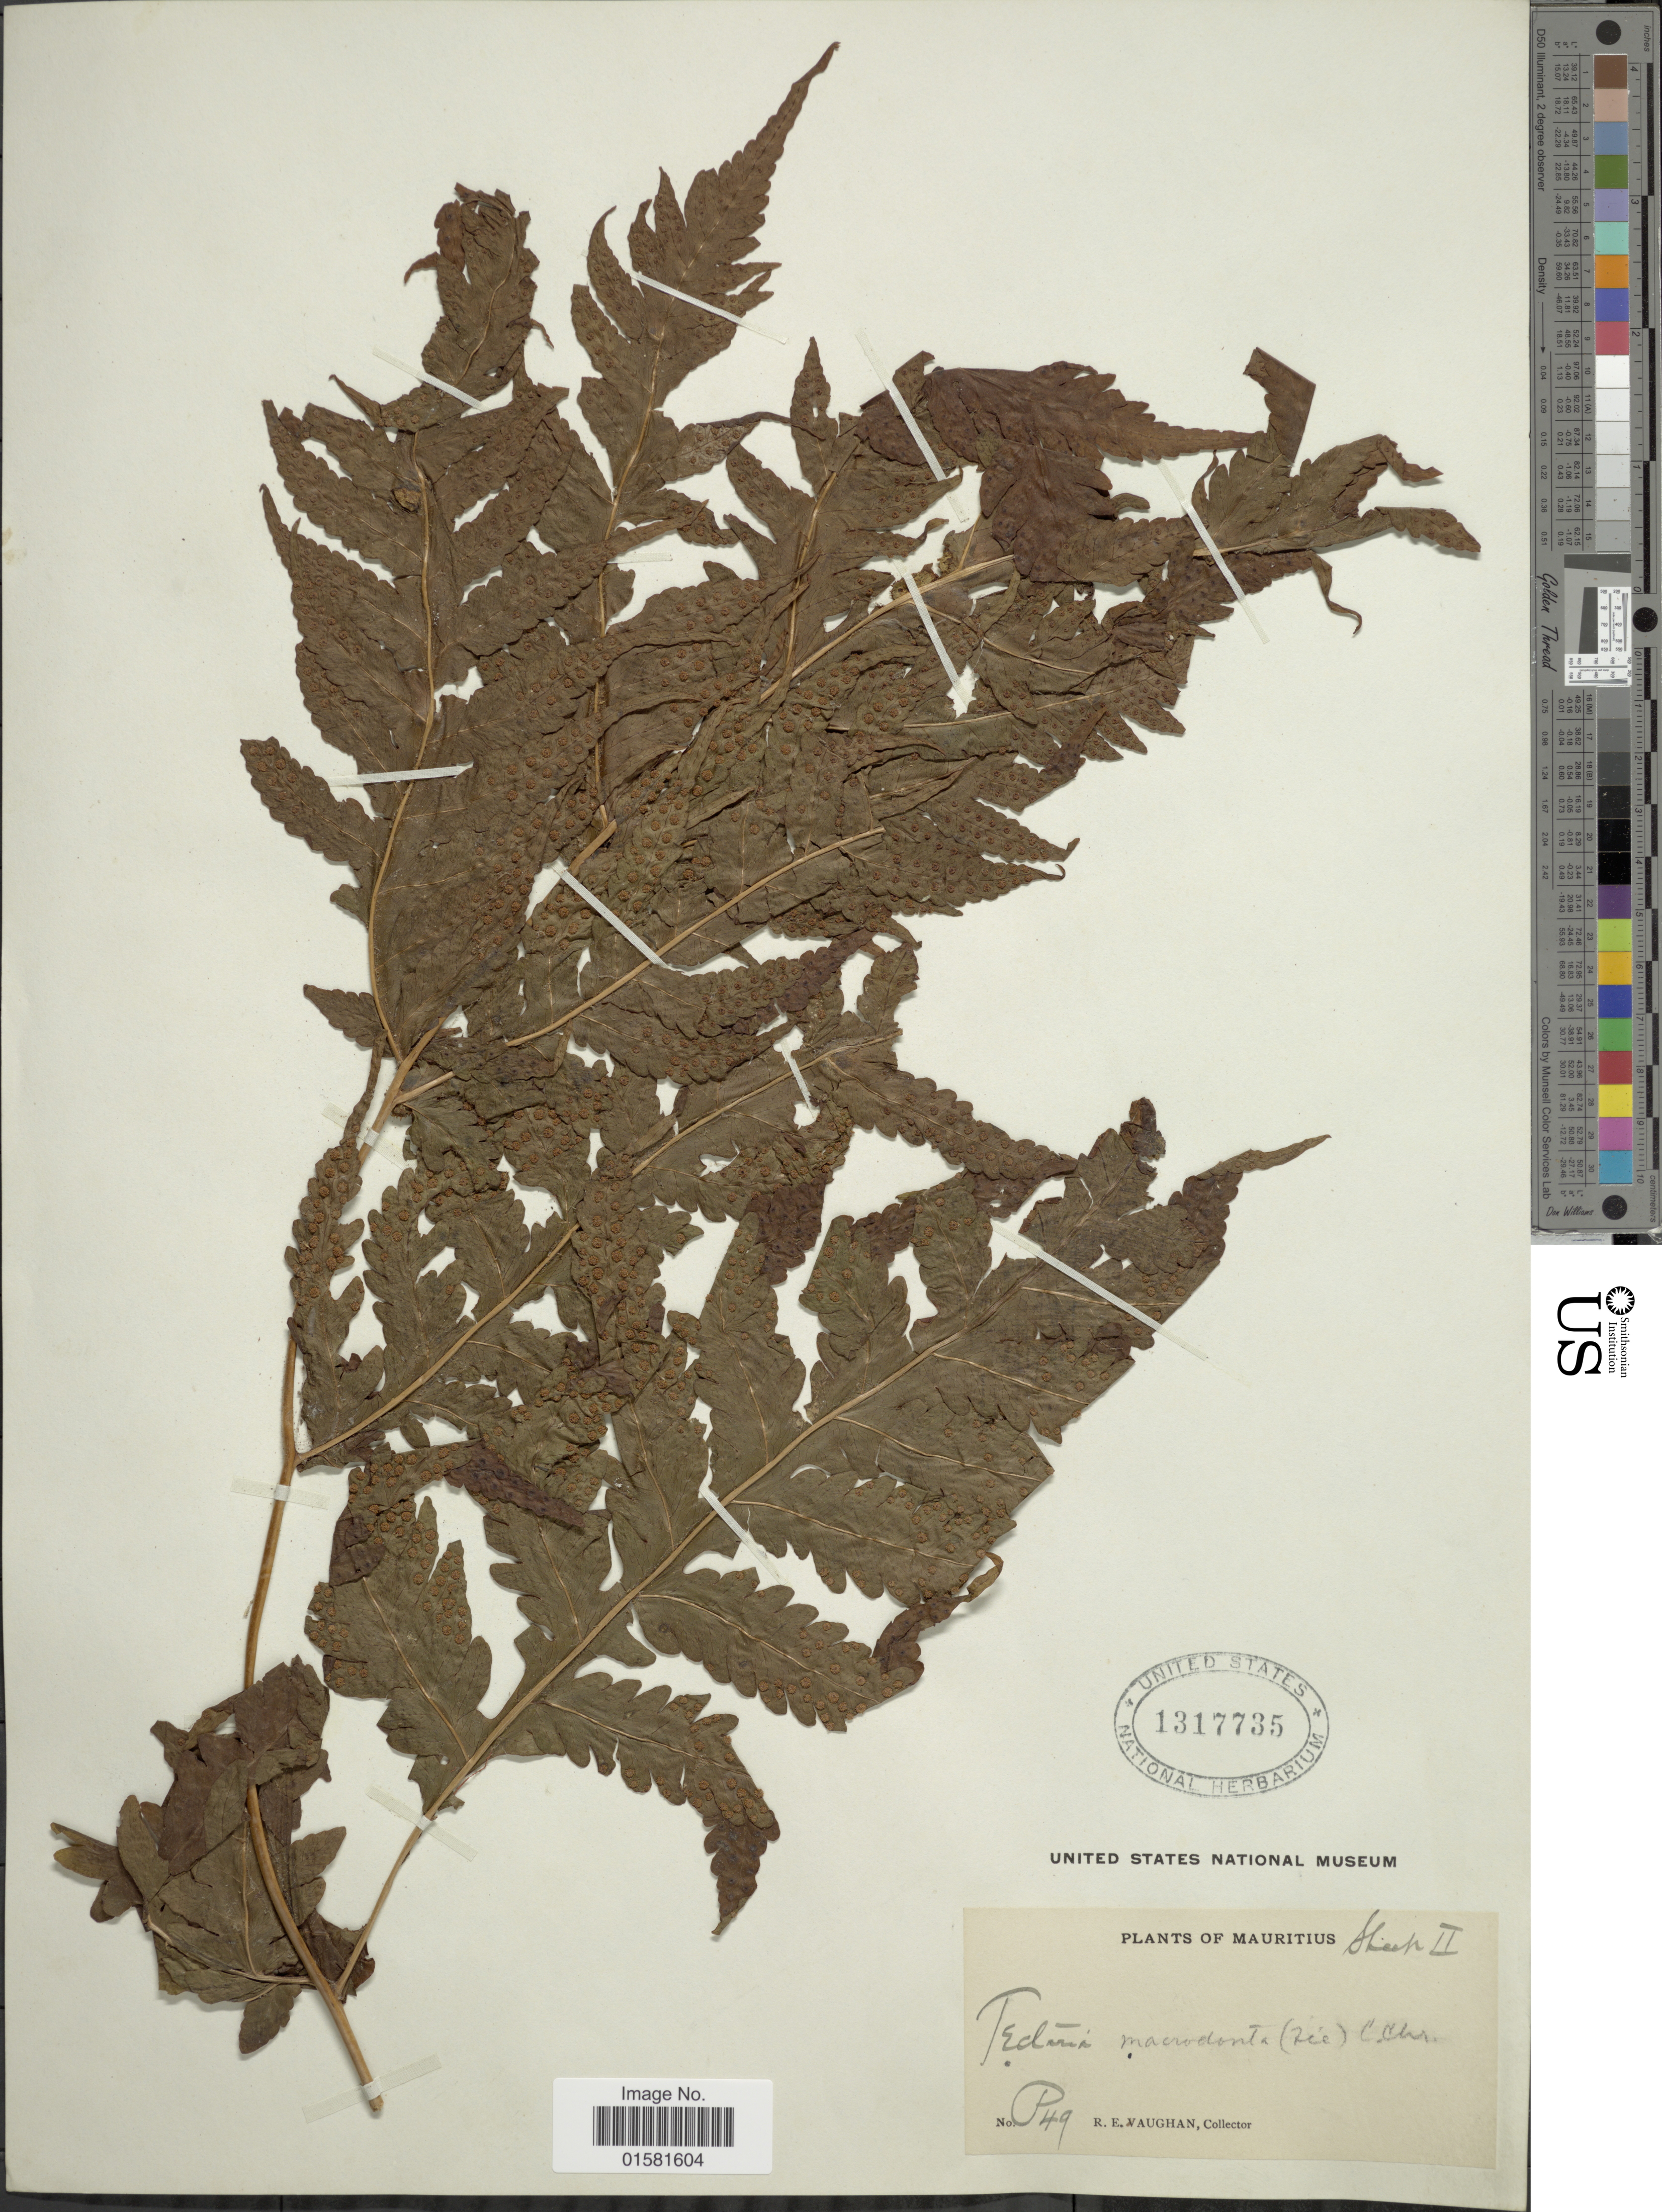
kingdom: Plantae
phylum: Tracheophyta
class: Polypodiopsida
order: Polypodiales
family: Tectariaceae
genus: Tectaria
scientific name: Tectaria macrodonta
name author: (Fée) C. Chr.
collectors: R. Vaughan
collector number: P49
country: Mauritius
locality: Mauritius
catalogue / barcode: US 1317735